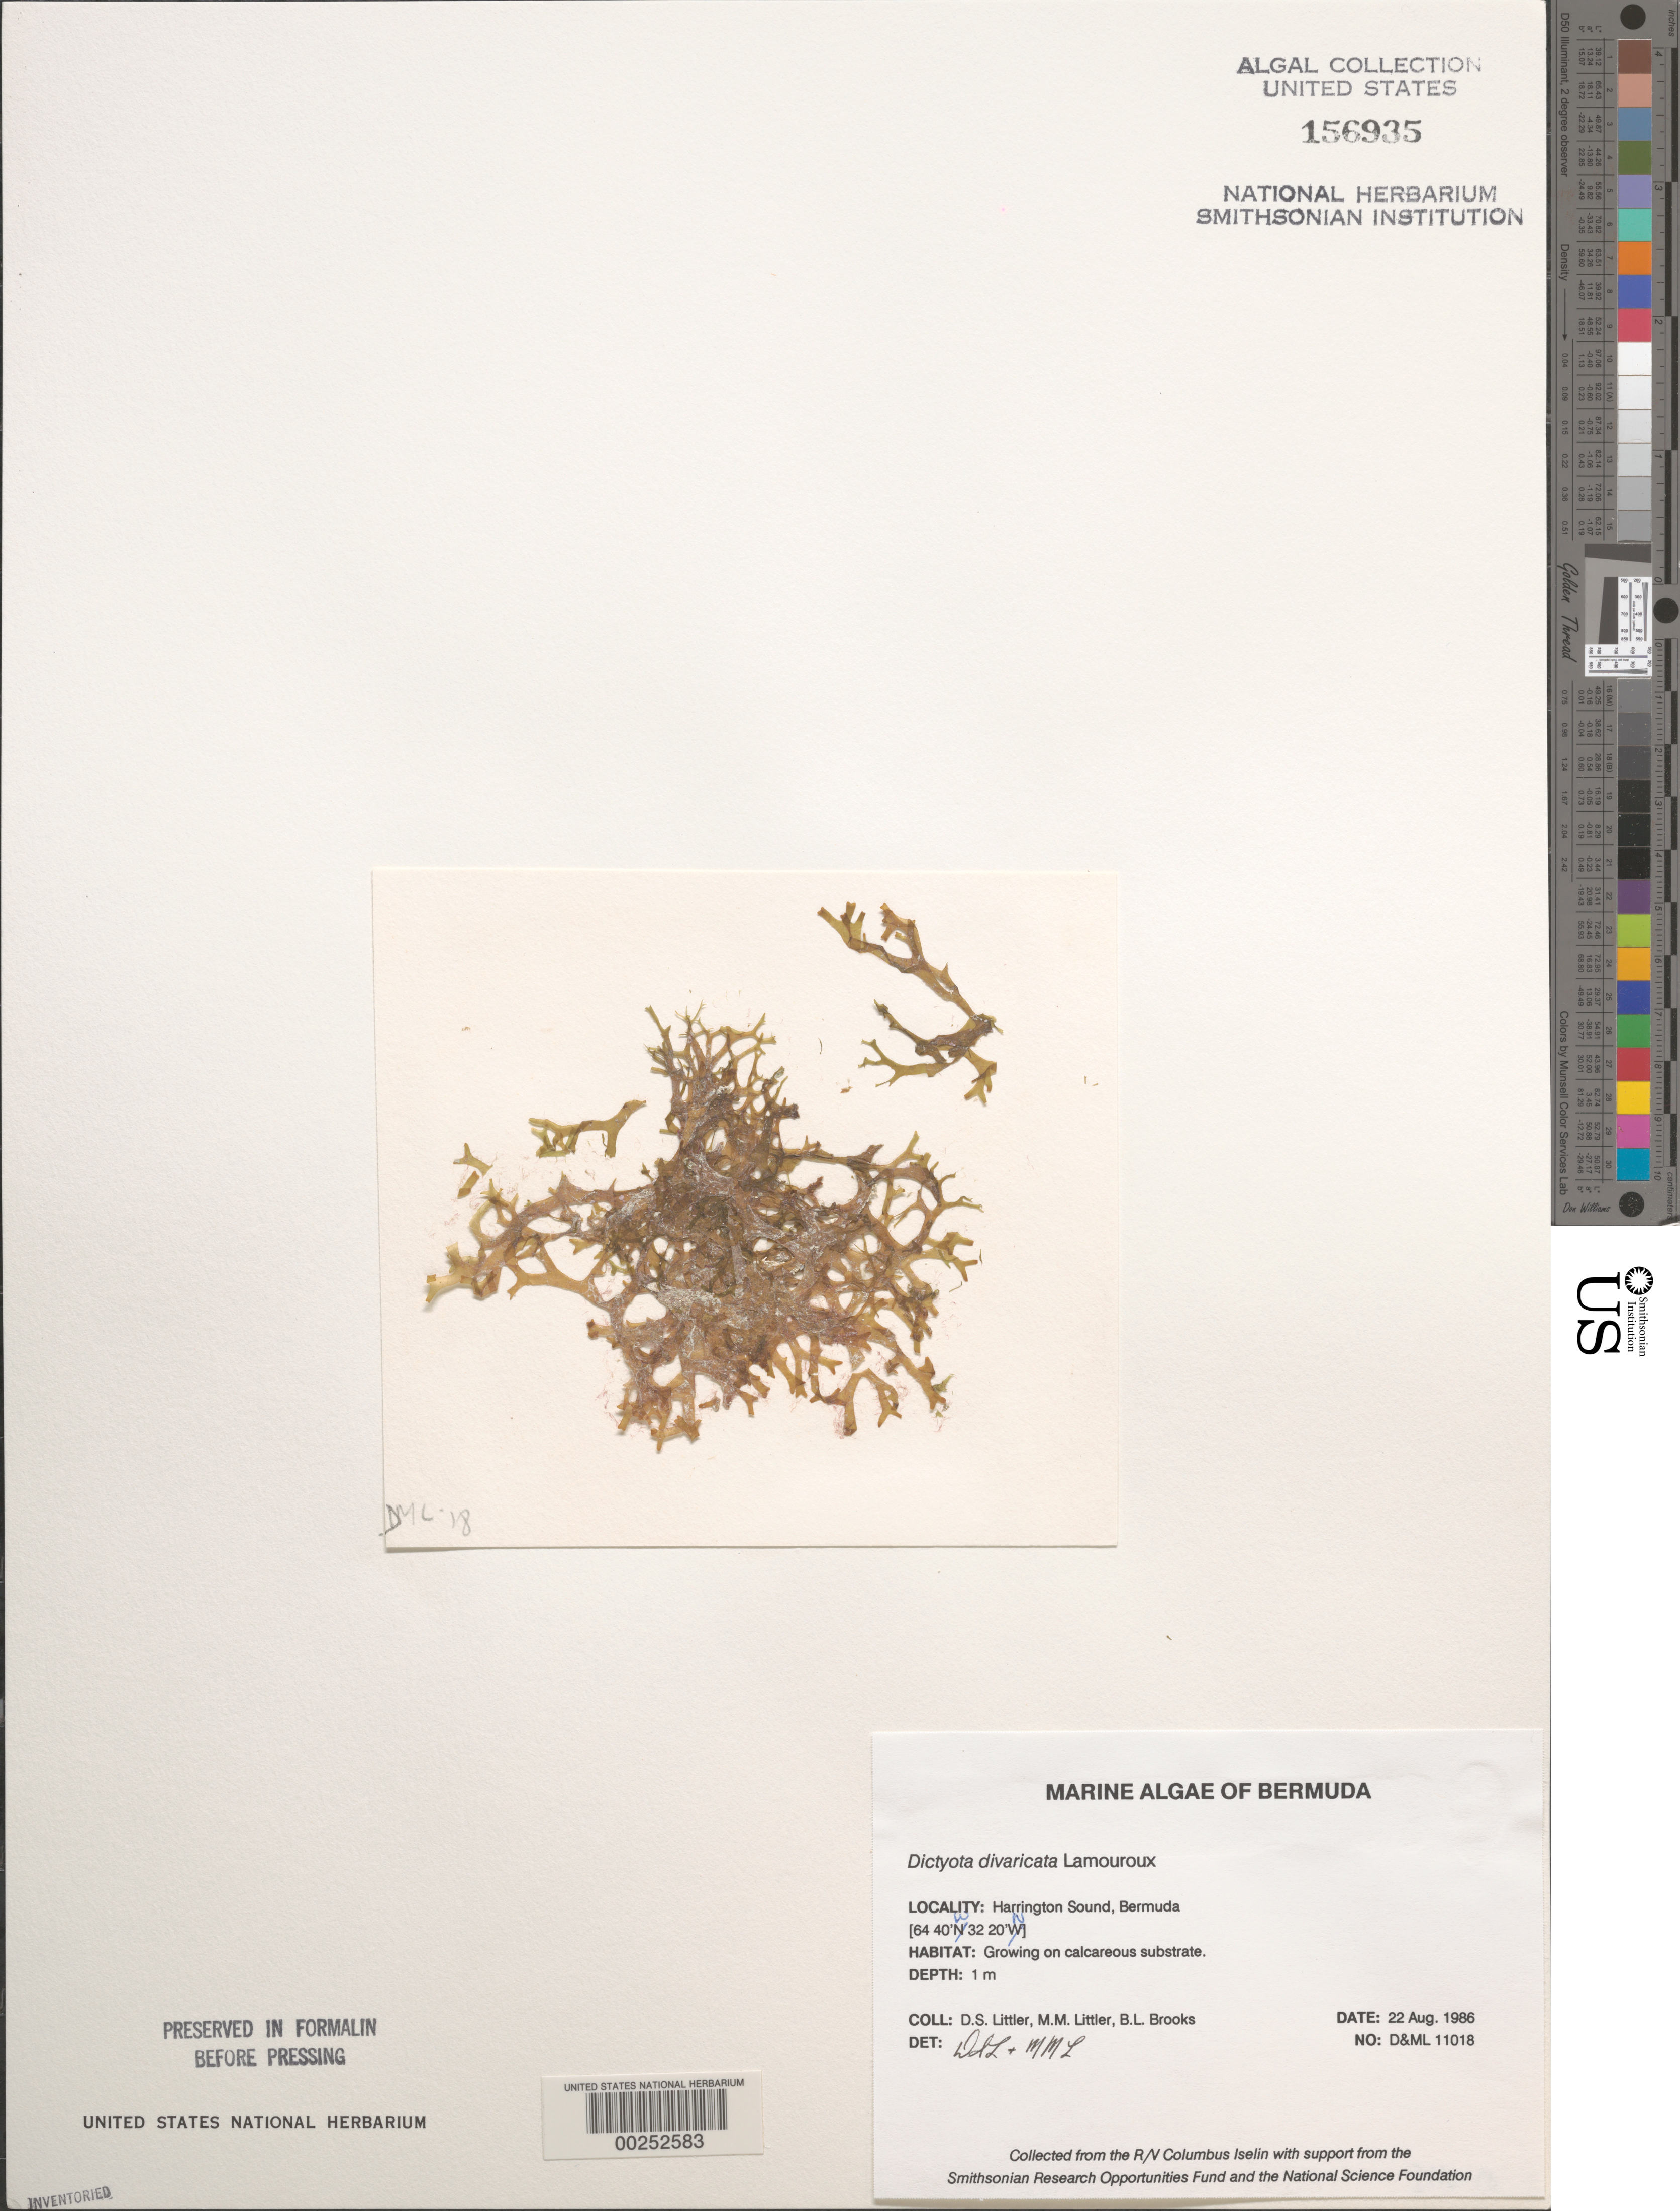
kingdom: Chromista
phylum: Ochrophyta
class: Phaeophyceae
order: Dictyotales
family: Dictyotaceae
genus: Dictyota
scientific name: Dictyota divaricata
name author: J.V.Lamouroux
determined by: Littler, D. S.; Littler, M. M.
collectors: D. S. Littler, M. M. Littler & B. Brooks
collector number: D&ML 11018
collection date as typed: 22 Aug 1986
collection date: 1986-08-22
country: Bermuda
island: Bermuda Island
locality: Harrington Sound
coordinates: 32 20' N, 64 40' W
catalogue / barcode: US 156935